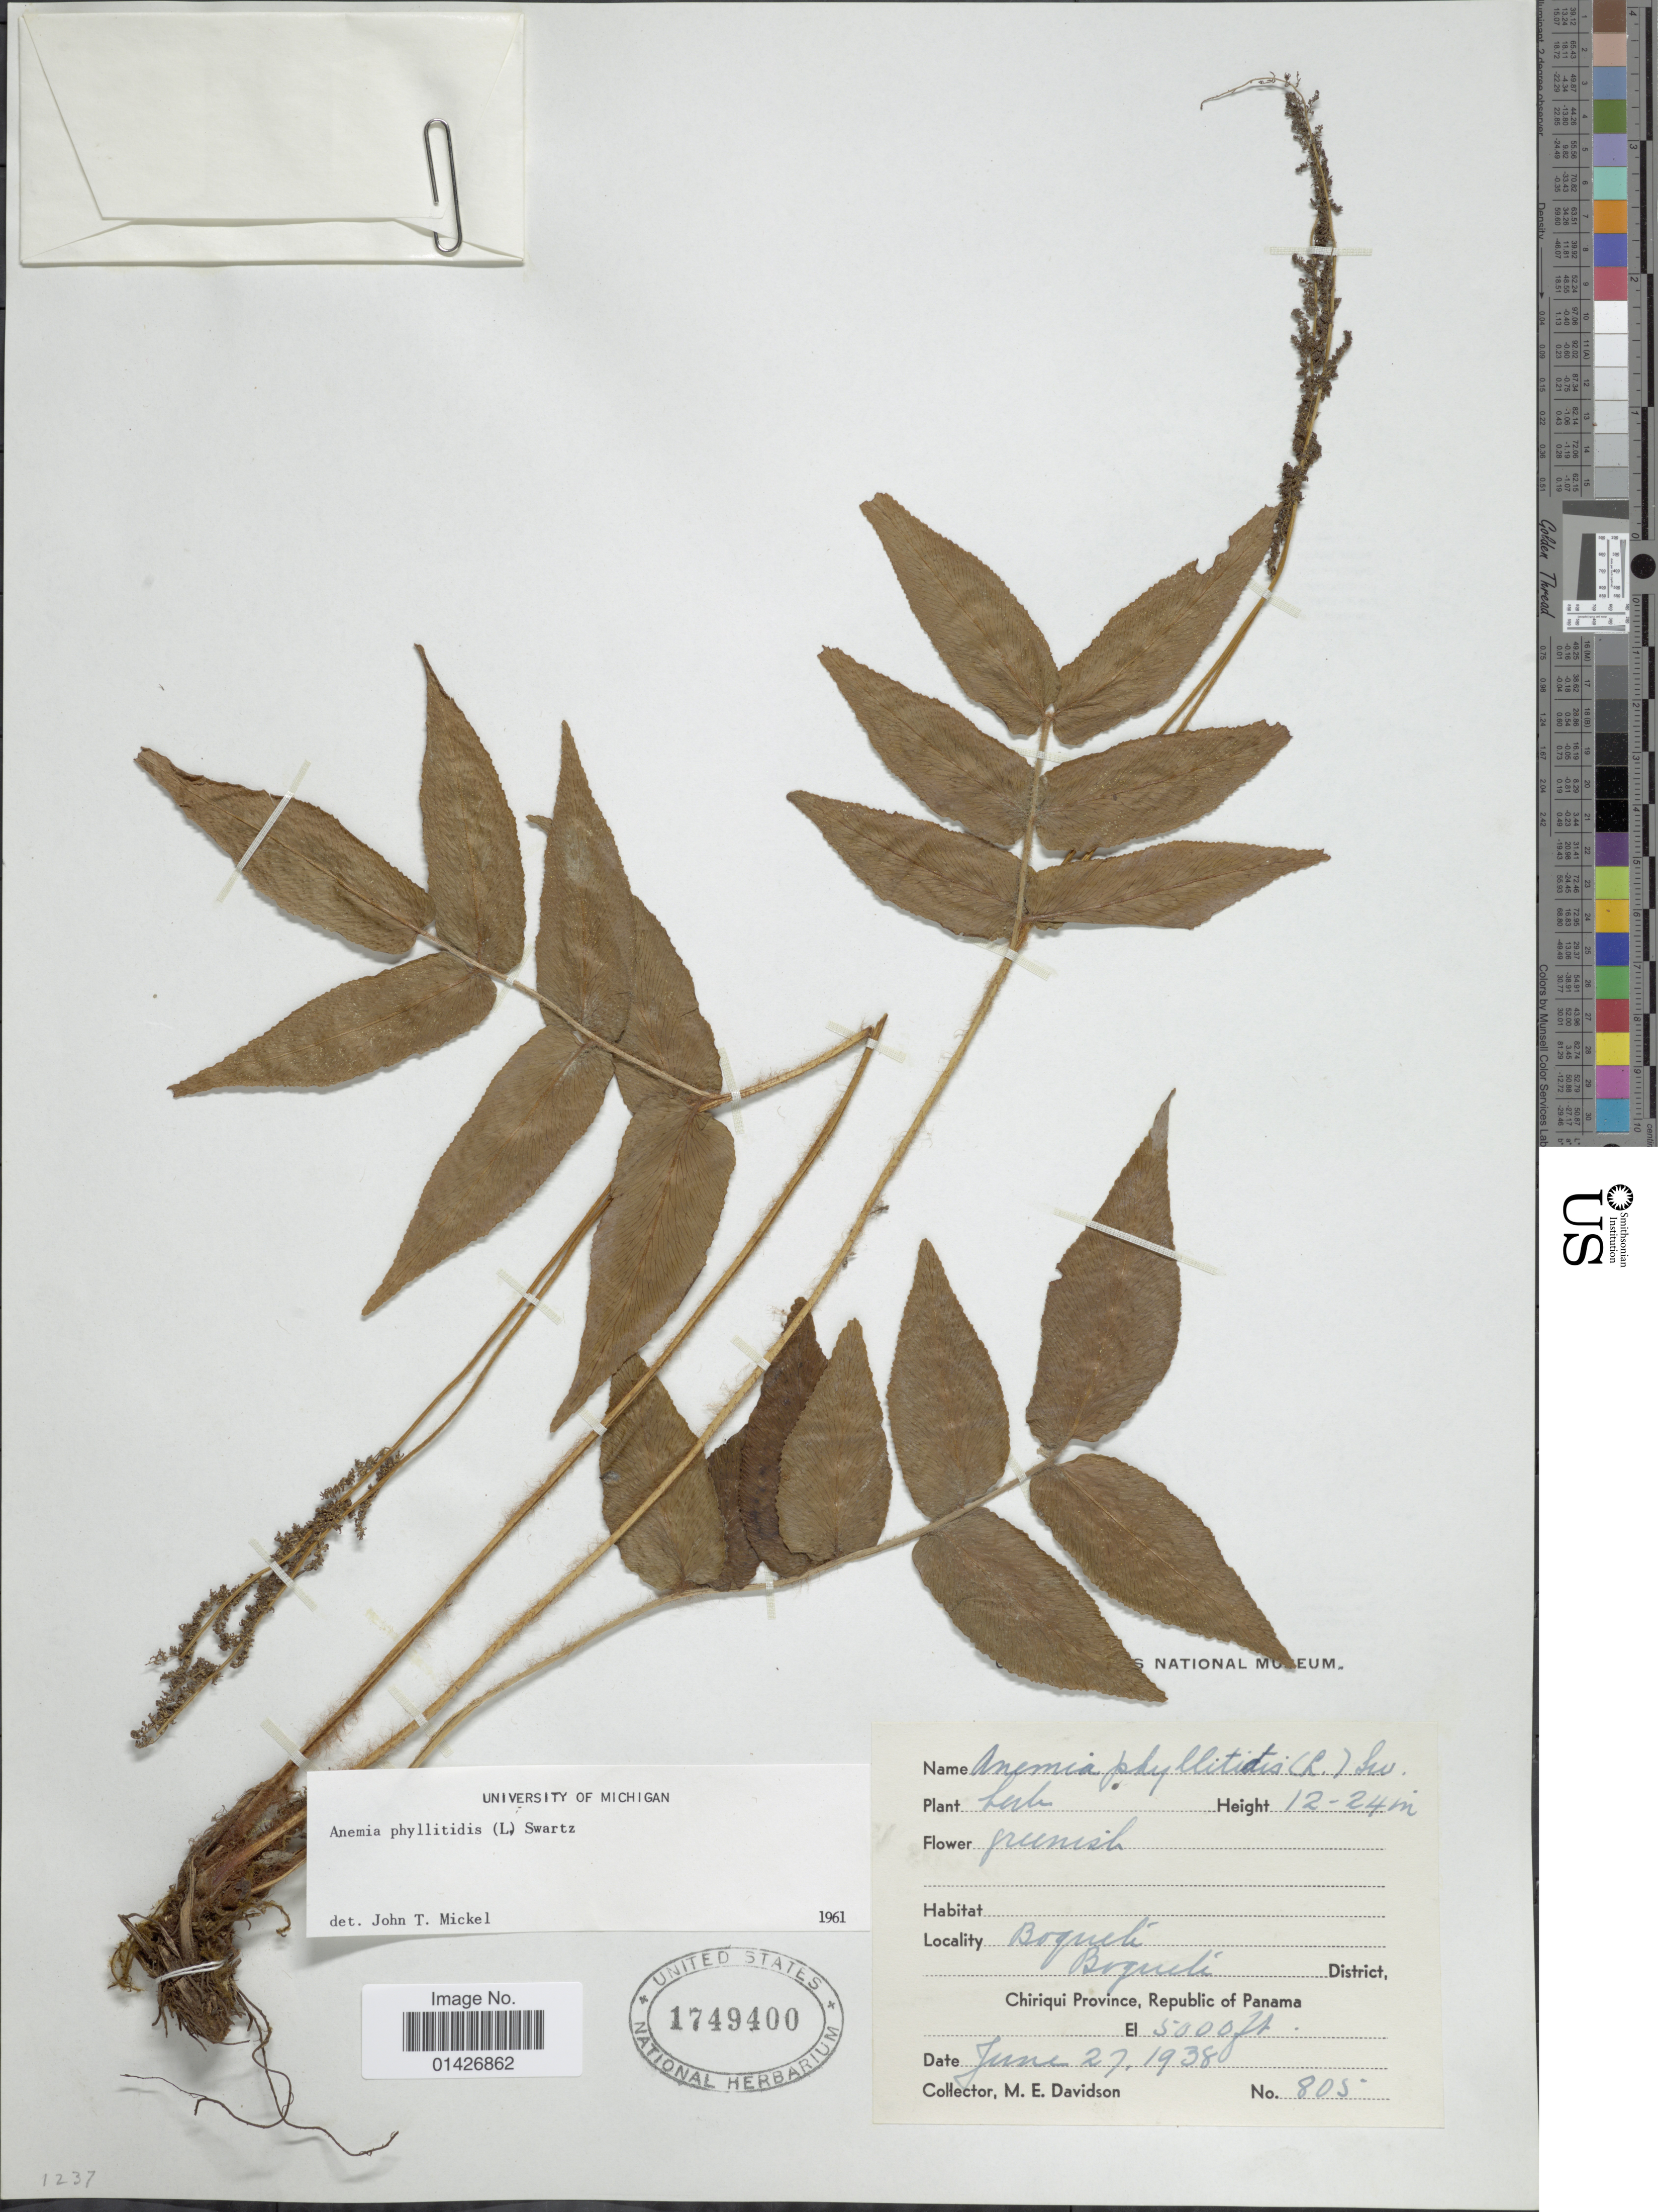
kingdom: Plantae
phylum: Tracheophyta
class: Polypodiopsida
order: Schizaeales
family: Anemiaceae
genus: Anemia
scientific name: Anemia phyllitidis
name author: (L.) Sw.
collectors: M. E. Davidson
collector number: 805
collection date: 1938-06-27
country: Panama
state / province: Chiriqui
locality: Boquete, Boquete District, Republic of Panama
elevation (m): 1524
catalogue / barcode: US 1749400